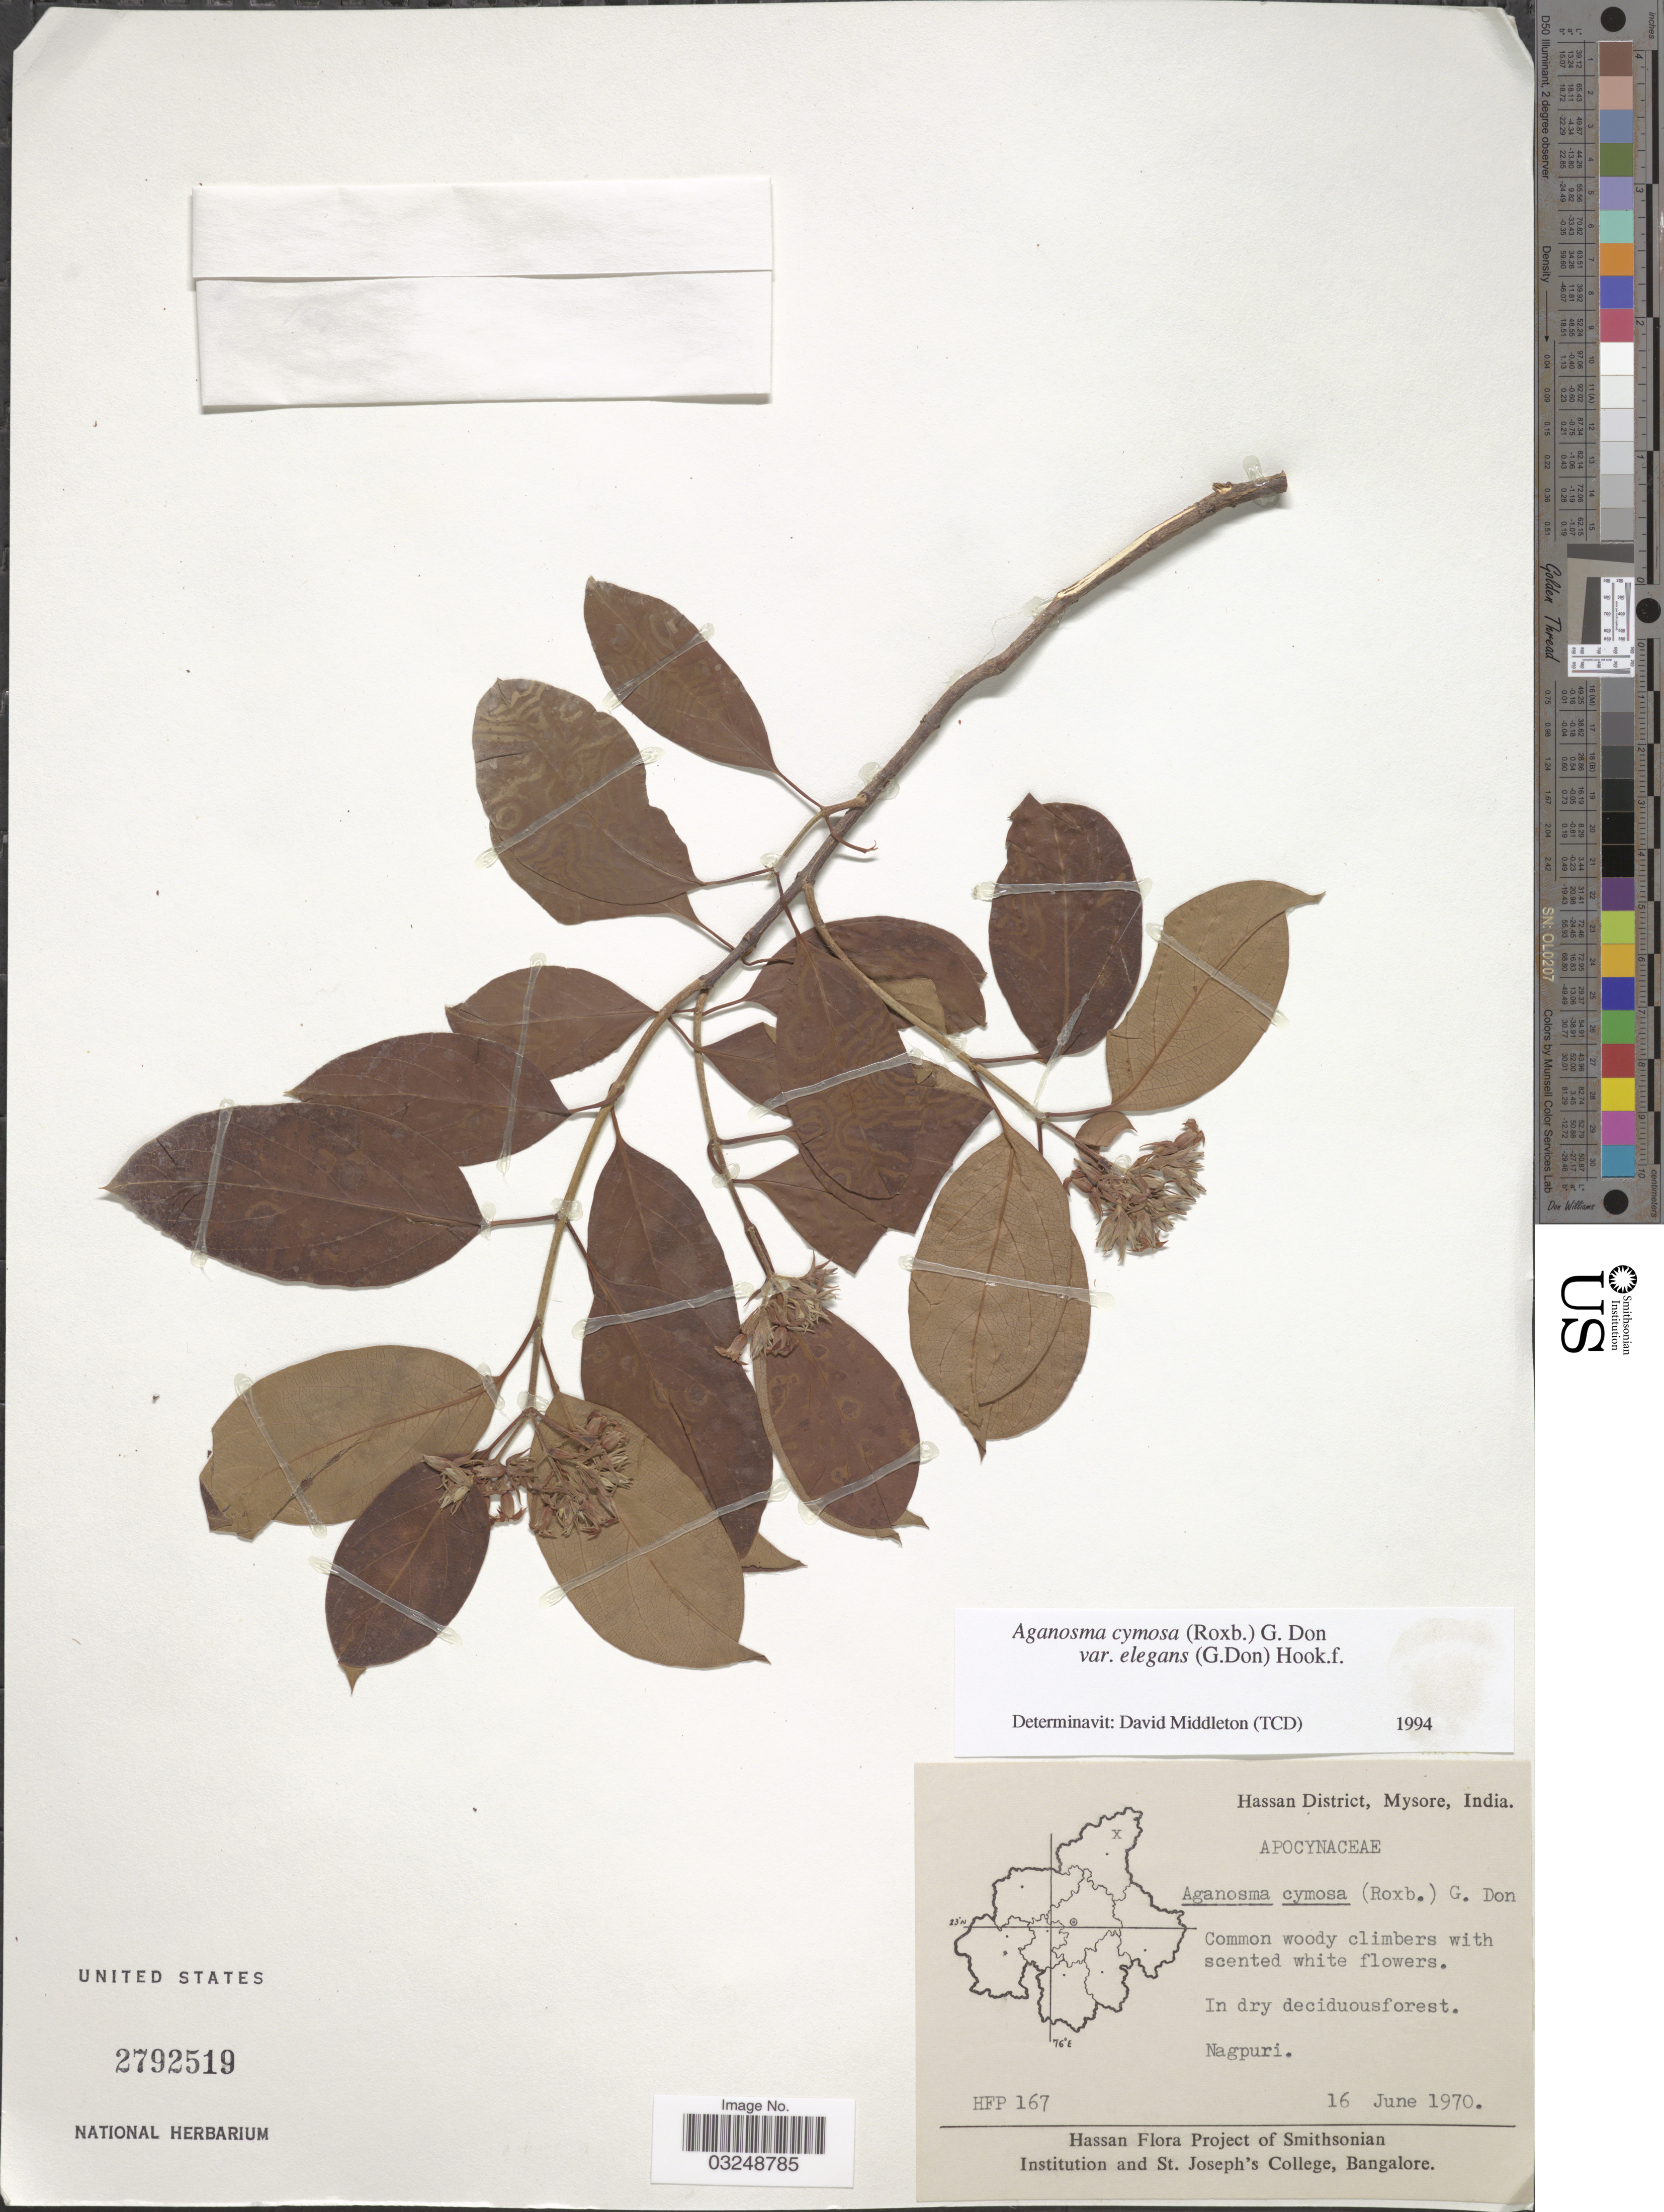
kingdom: Plantae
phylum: Tracheophyta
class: Magnoliopsida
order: Gentianales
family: Apocynaceae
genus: Aganosma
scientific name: Aganosma cymosa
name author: (Roxb.) G. Don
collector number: HFP167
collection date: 1970-06-16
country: India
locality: Hassan District, Mysore, Nagpuri.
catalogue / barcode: US 2792519